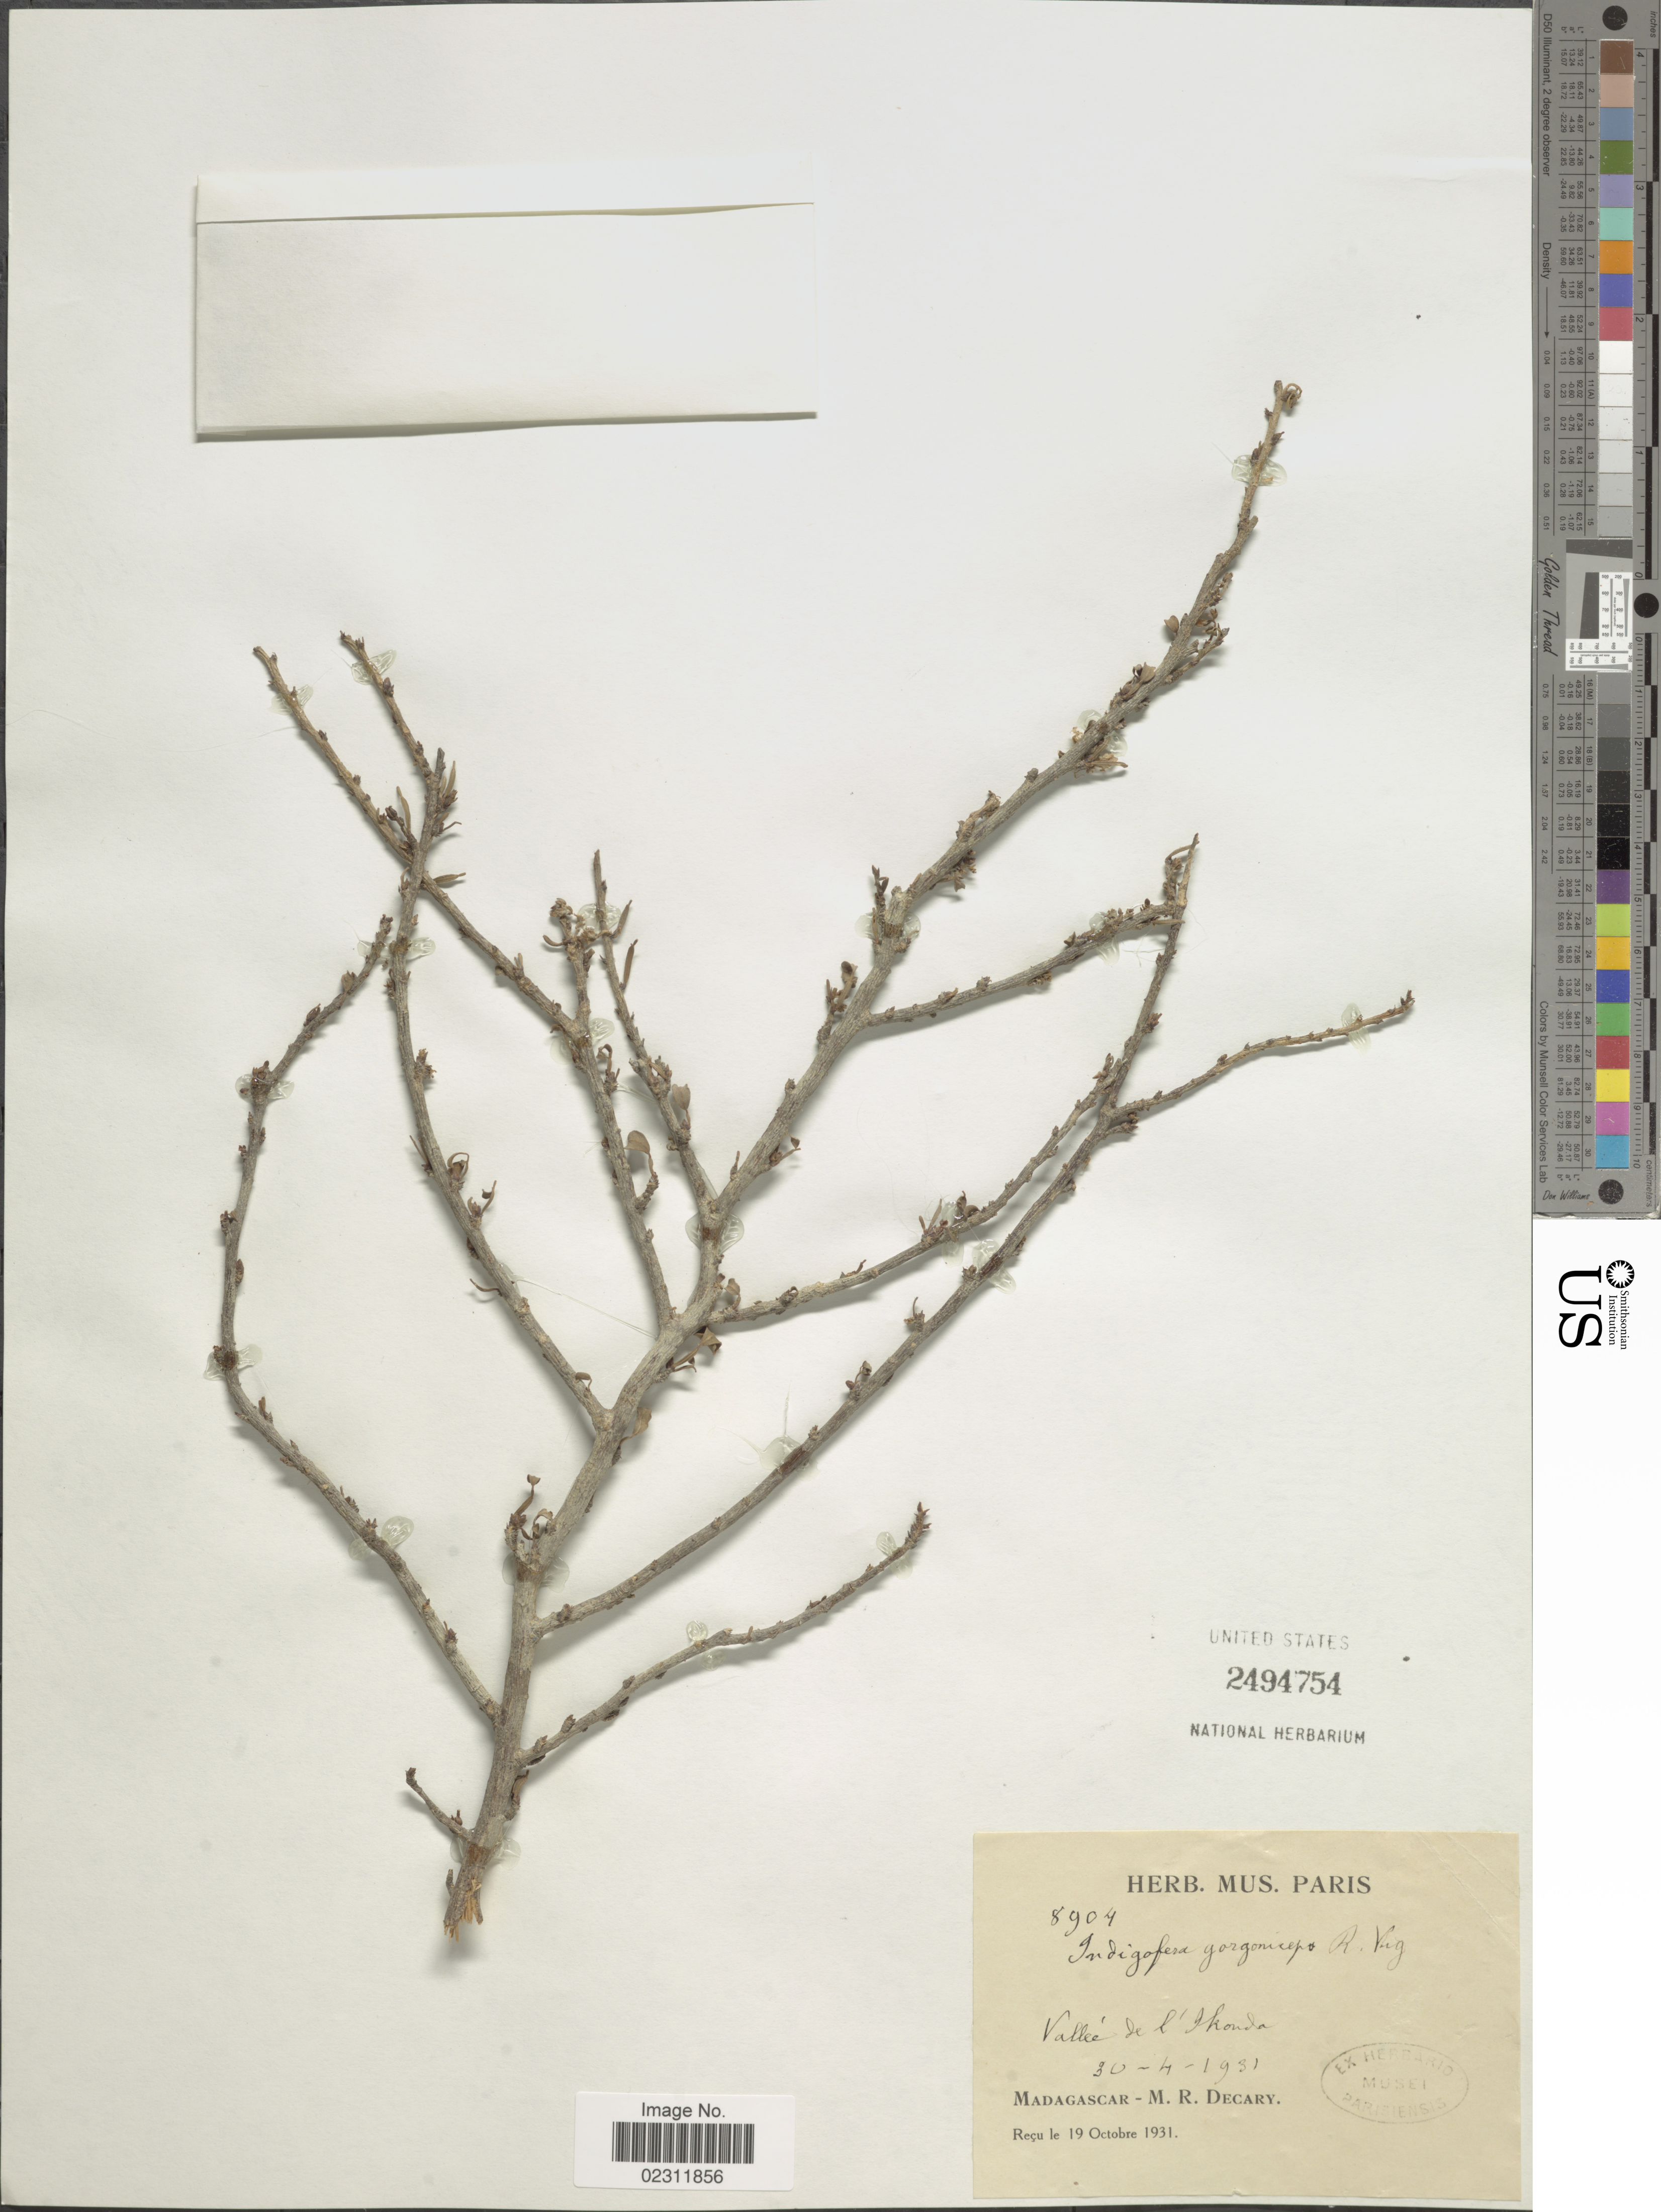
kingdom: Plantae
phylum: Tracheophyta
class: Magnoliopsida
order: Fabales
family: Fabaceae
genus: Indigofera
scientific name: Indigofera gorgoniceps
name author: R. Vig.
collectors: R. Decary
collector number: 8904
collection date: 1931-04-30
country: Madagascar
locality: Vallée de l'Ikonda [Valley of the Ikonda]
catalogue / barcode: US 2494754